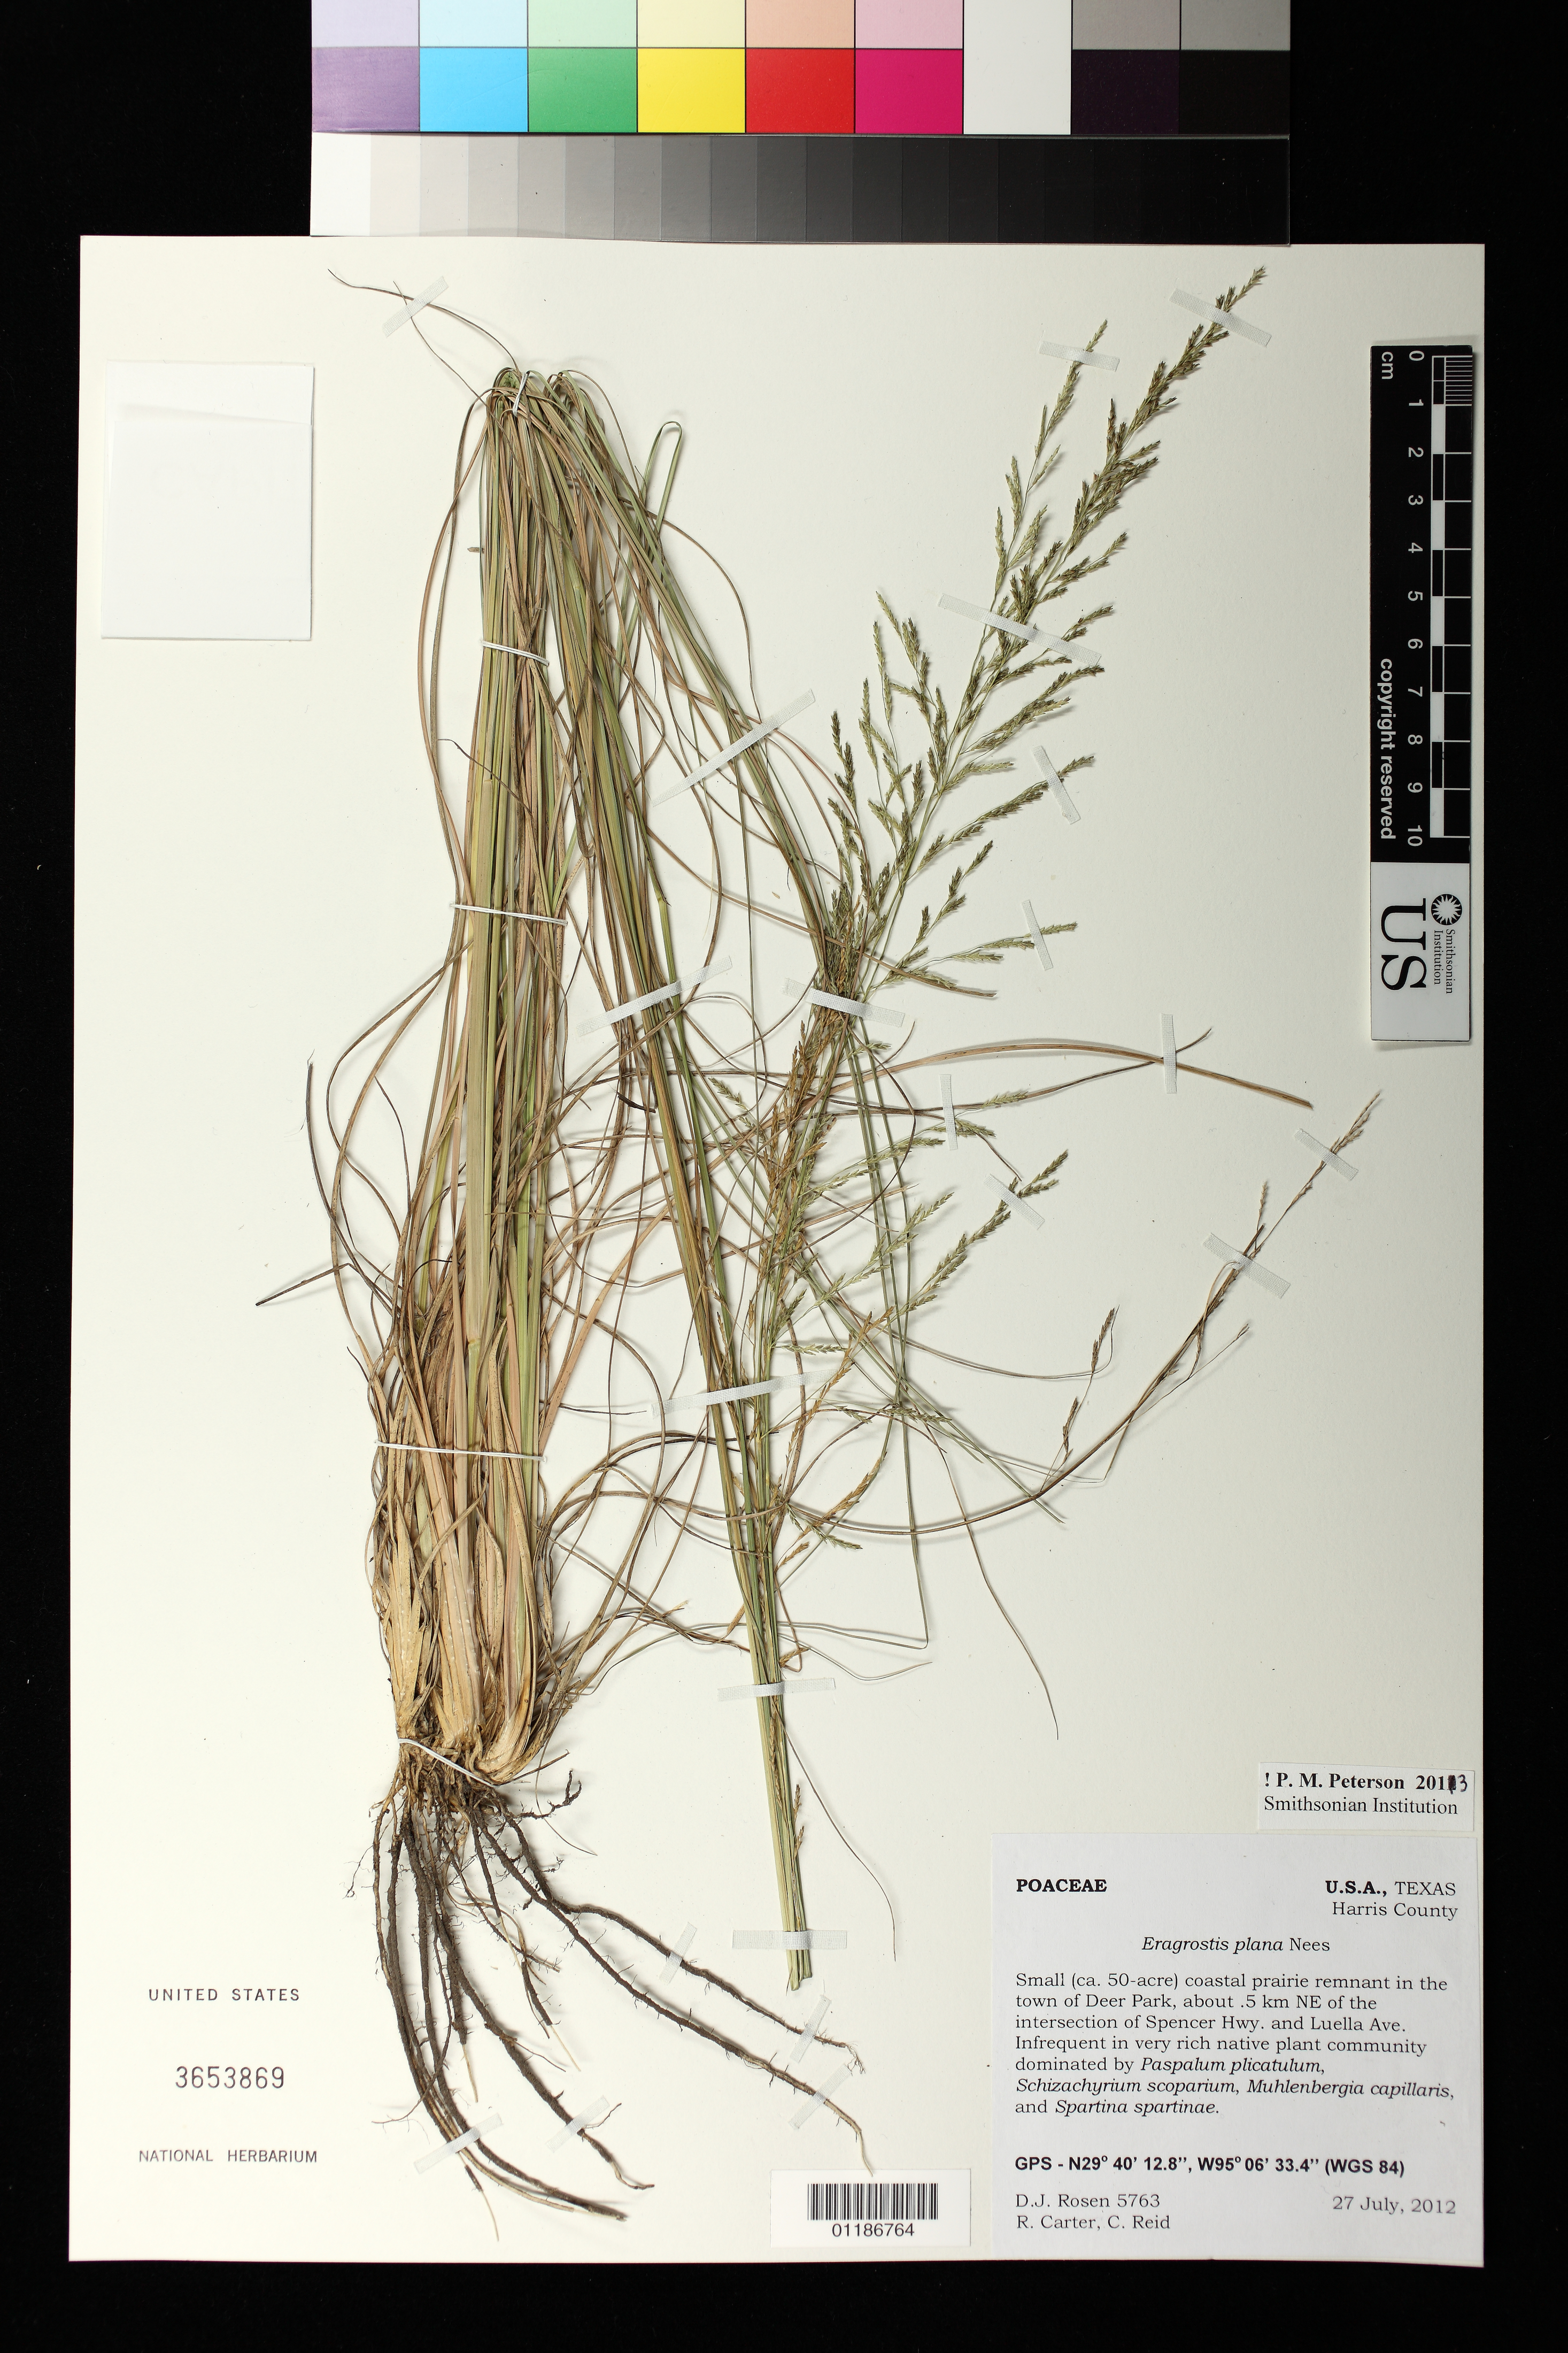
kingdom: Plantae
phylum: Tracheophyta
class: Liliopsida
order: Poales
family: Poaceae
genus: Eragrostis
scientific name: Eragrostis plana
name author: Nees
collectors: D. J. Rosen, R. Carter & C. Reid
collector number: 5763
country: United States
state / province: Texas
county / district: Harris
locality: Deer Park, .5 km NE of the intersection of Spencer Hwy. and Luella Ave.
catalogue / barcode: US 3653869